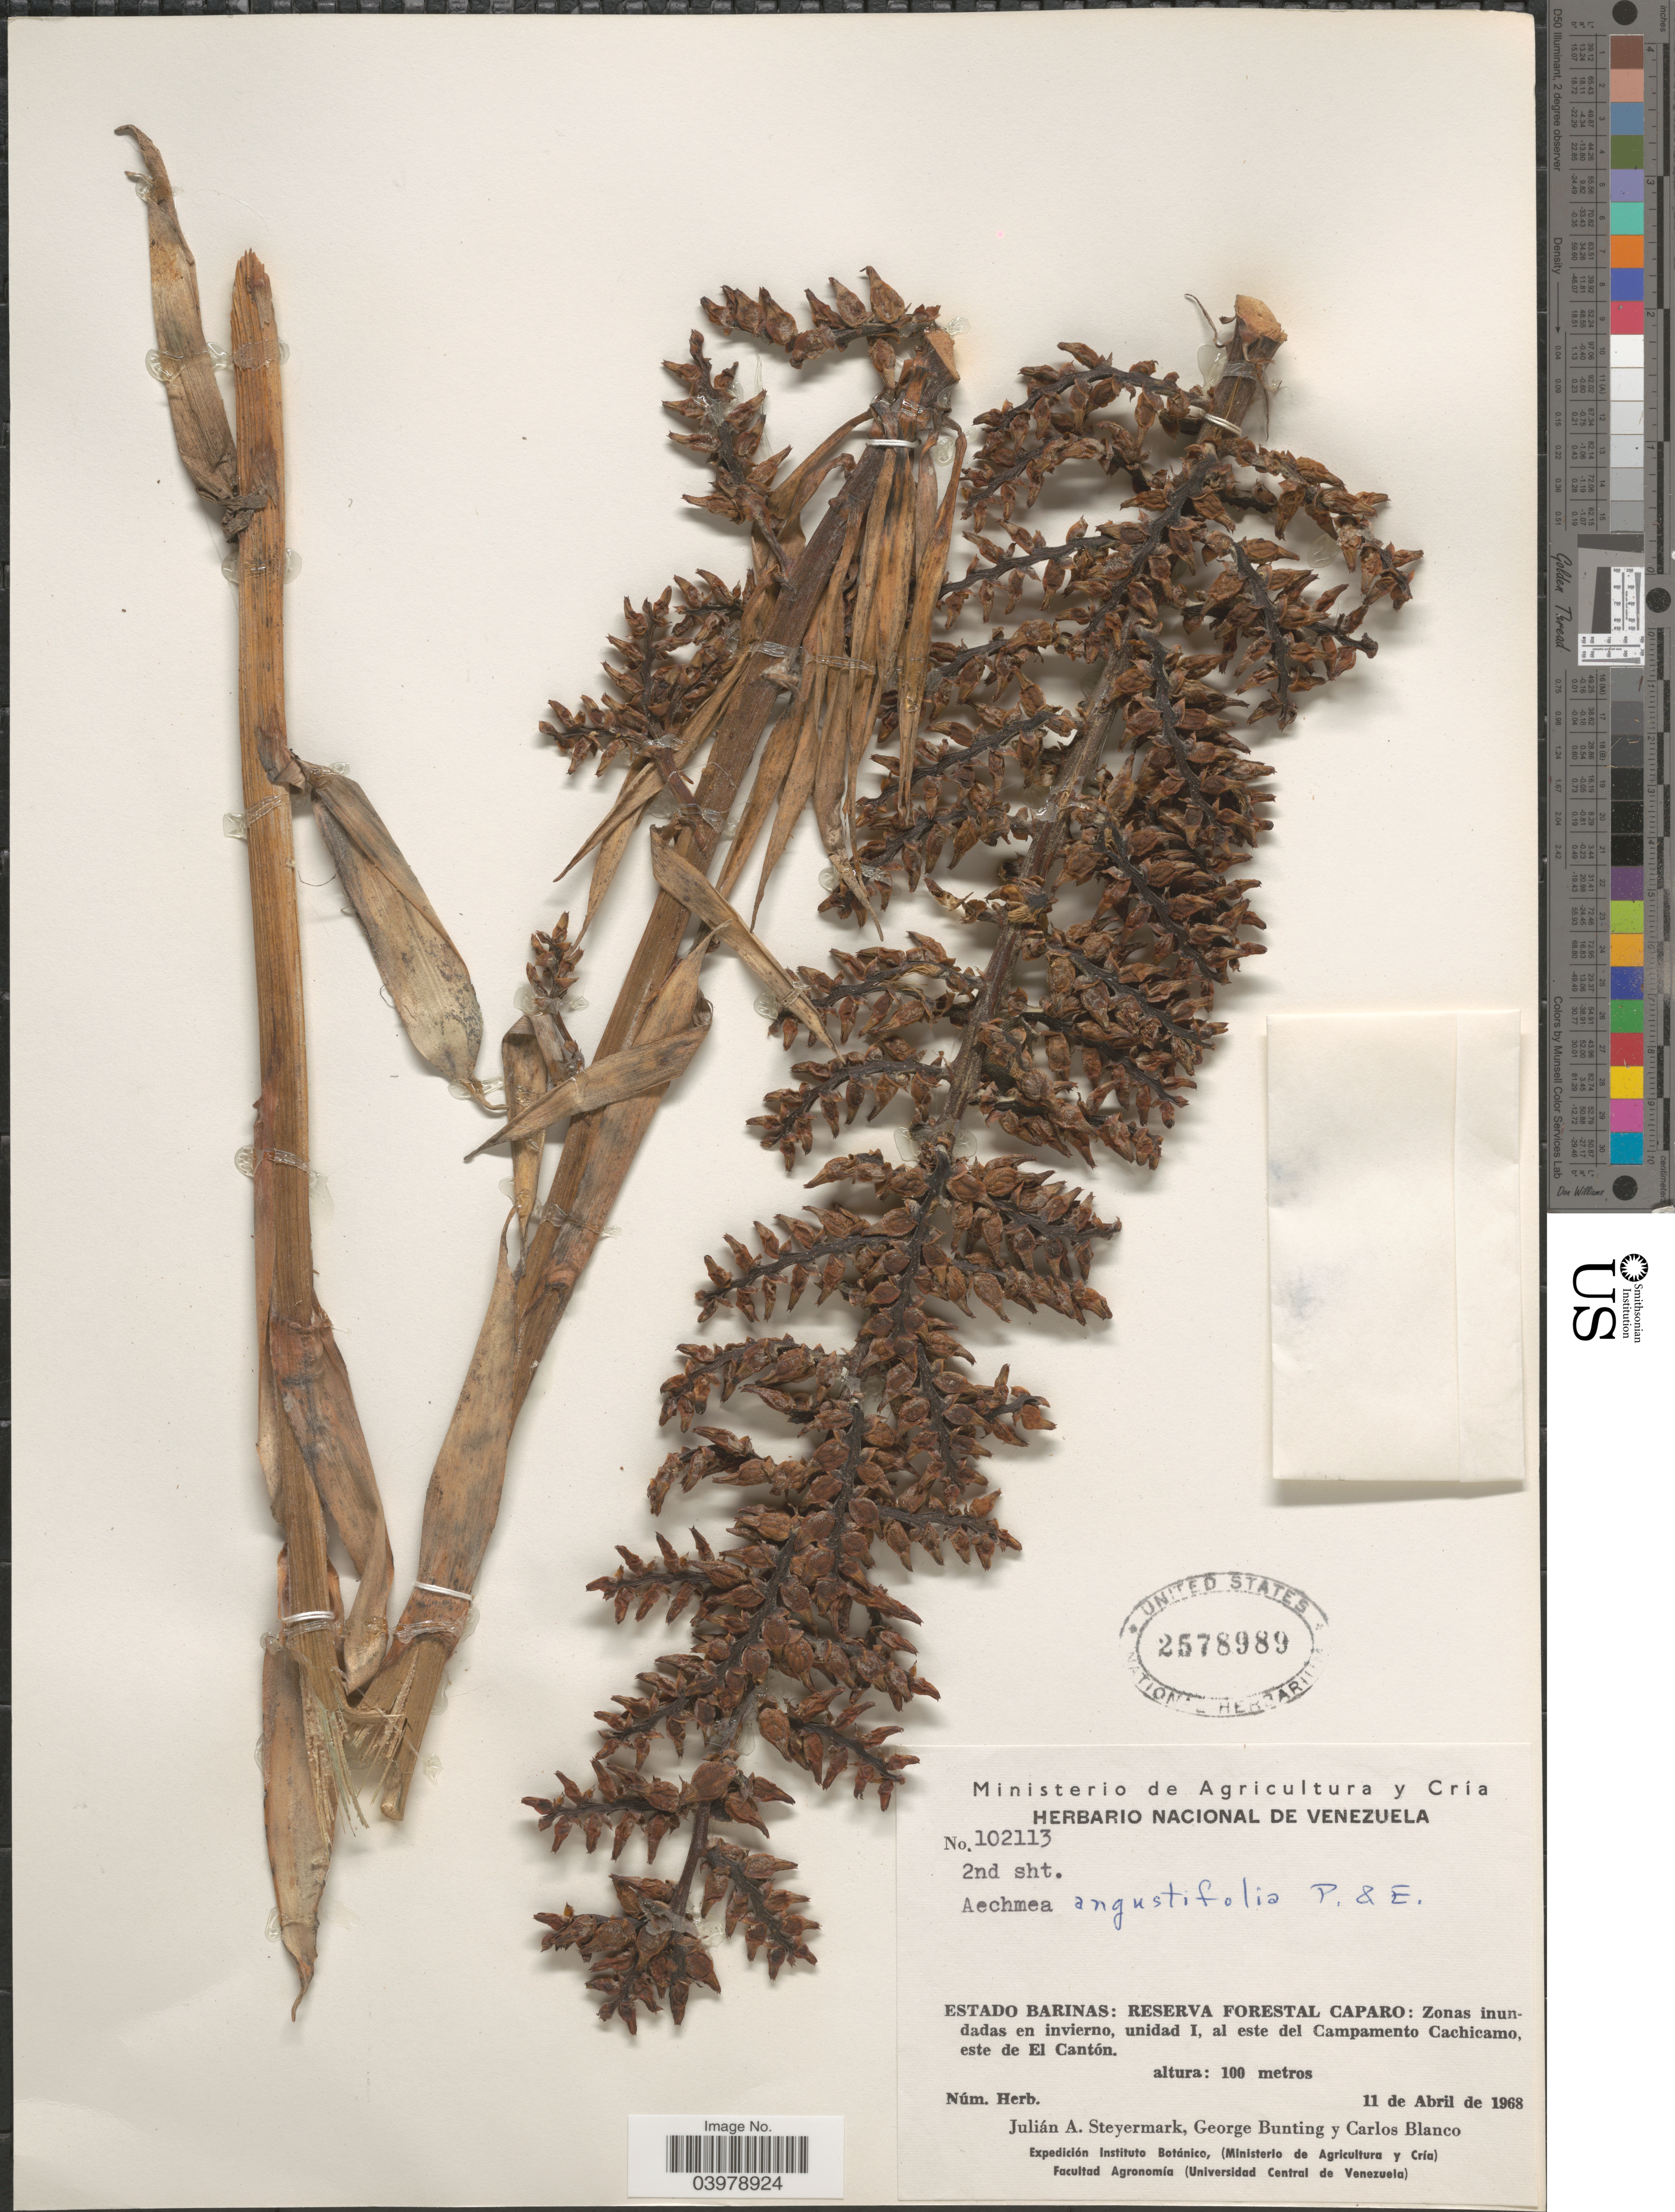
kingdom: Plantae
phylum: Tracheophyta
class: Liliopsida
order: Poales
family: Bromeliaceae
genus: Aechmea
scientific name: Aechmea angustifolia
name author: Poepp. & Endl.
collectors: J. Steyermark, G. S. Bunting & C. Blanco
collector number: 102113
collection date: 1968-04-11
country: Venezuela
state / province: Barinas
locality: Reserva Forestal Caparo: Zonas inundadas en invierno, unidad I, al este del Campamento Cachicamo, este de El Cantón.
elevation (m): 100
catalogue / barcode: US 2578989